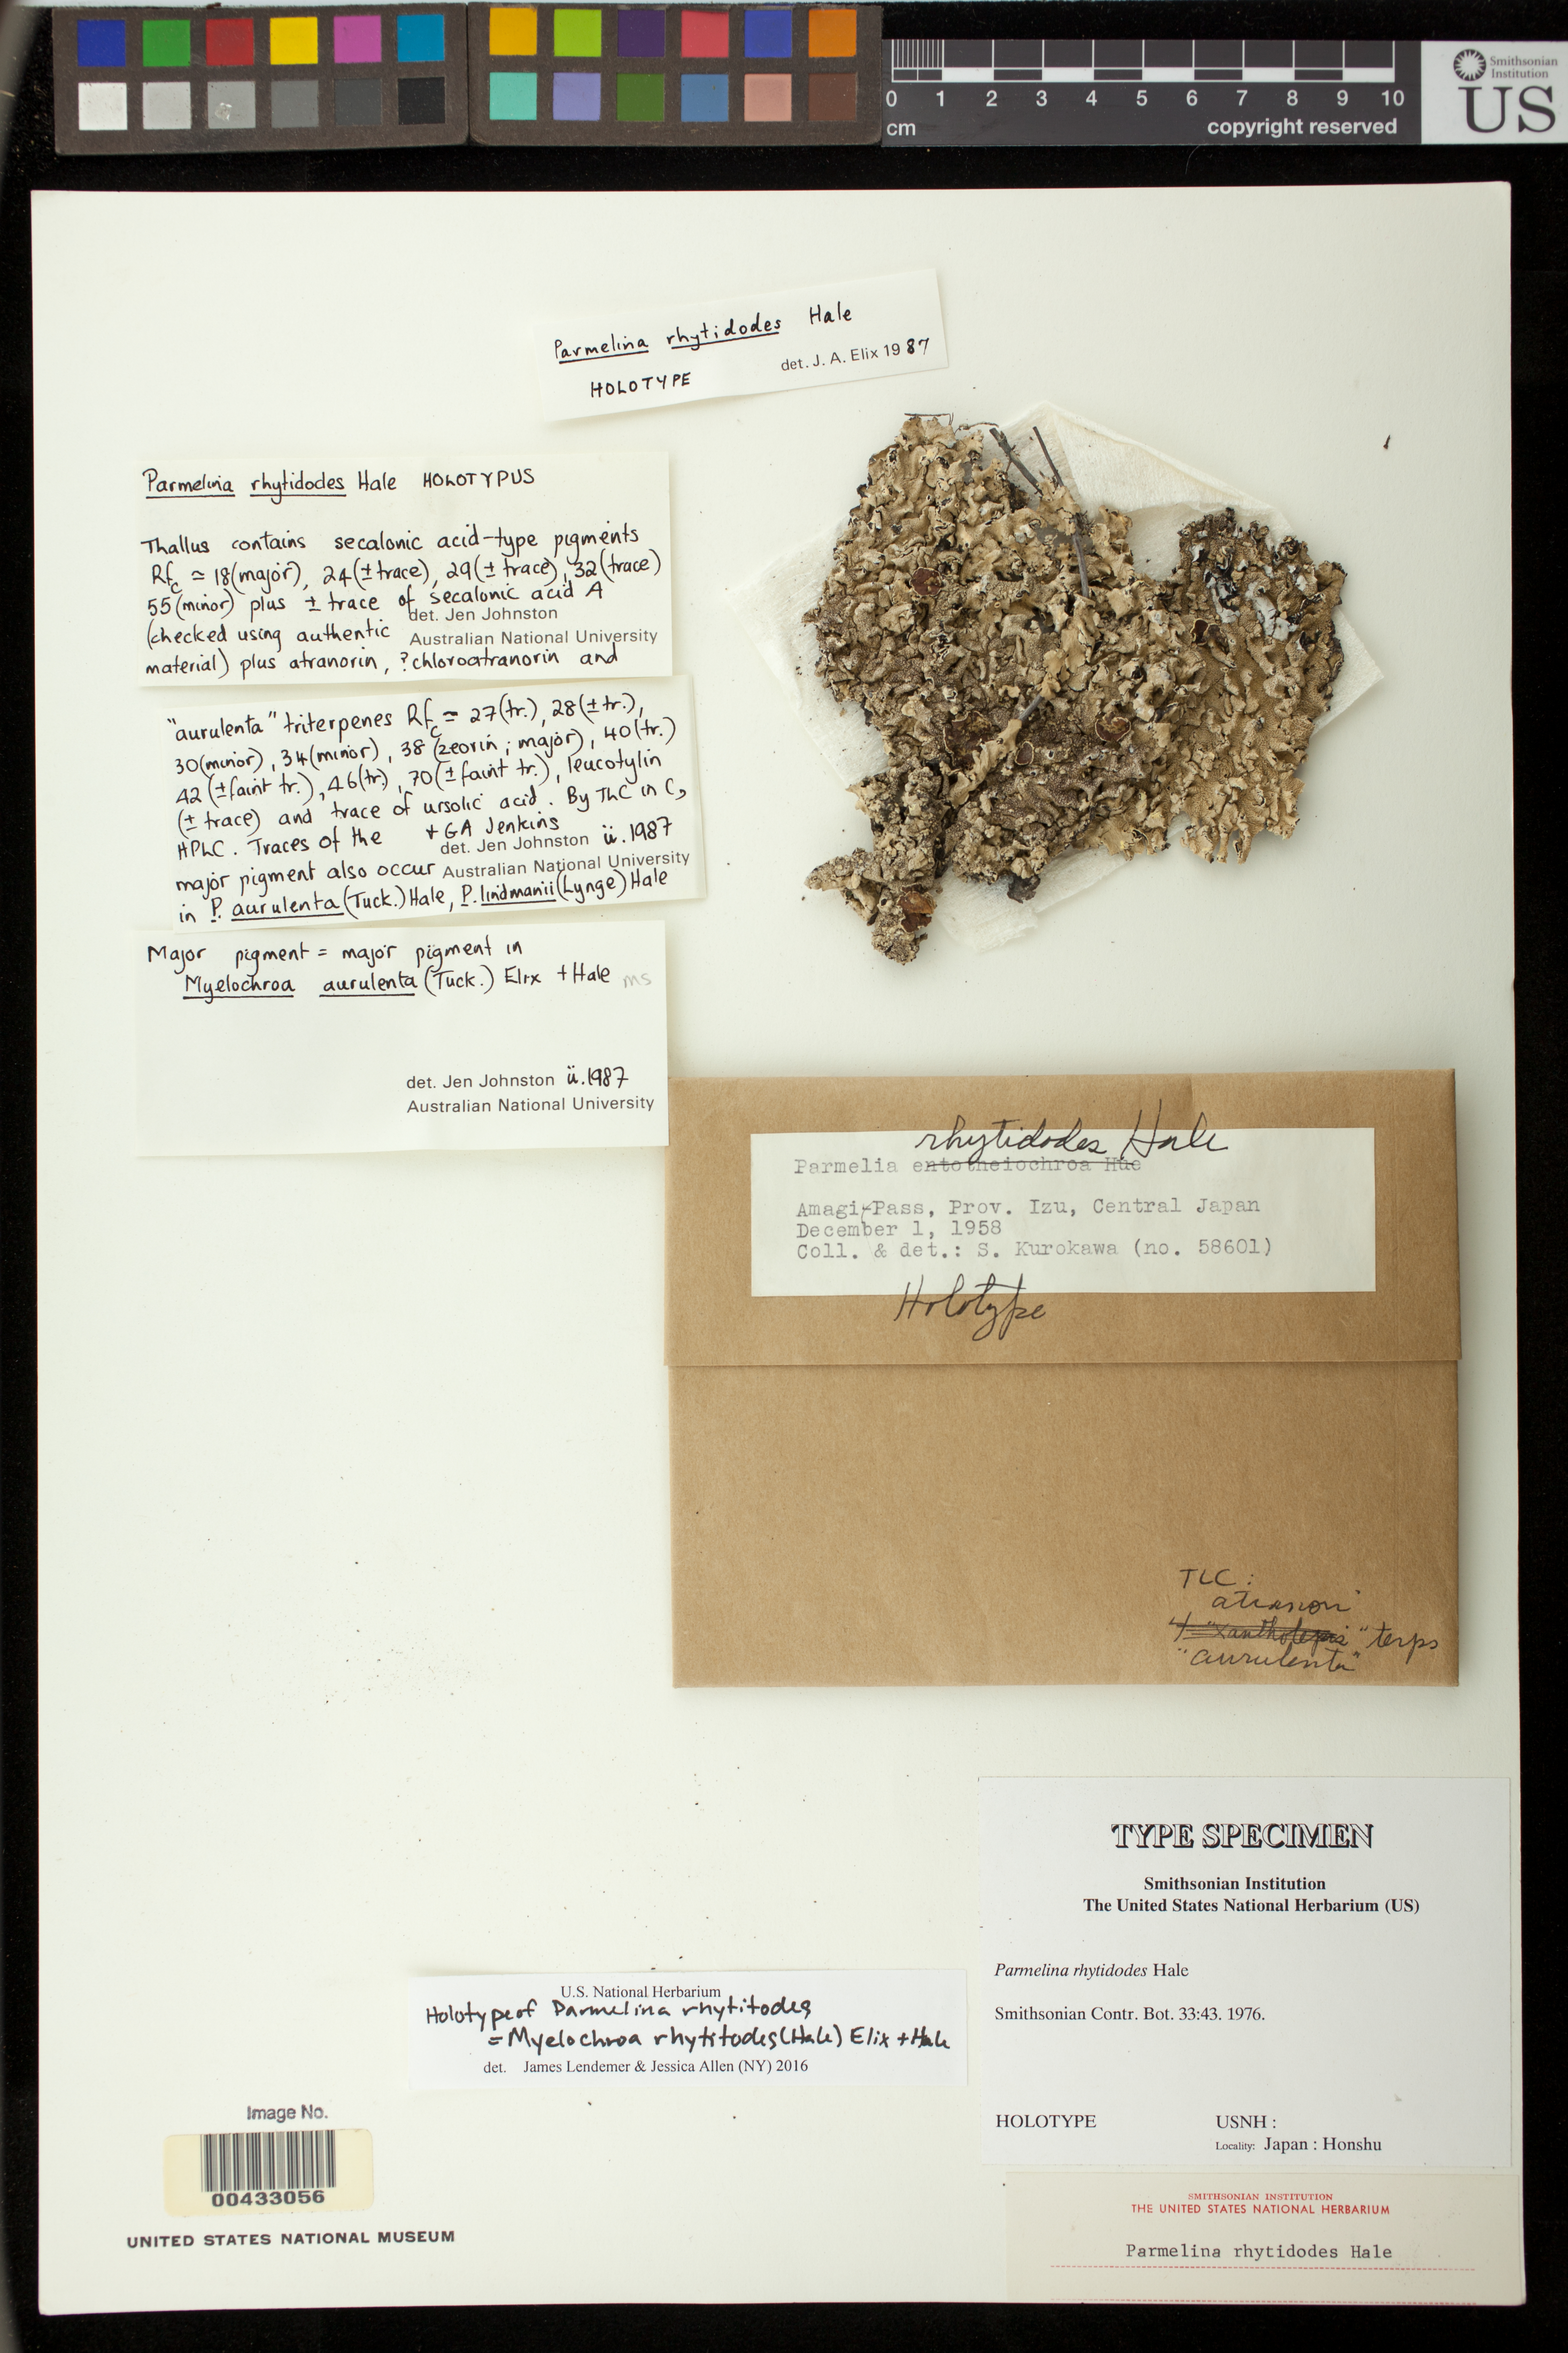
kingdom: Fungi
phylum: Ascomycota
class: Lecanoromycetes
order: Lecanorales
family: Parmeliaceae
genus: Parmelina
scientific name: Parmelina rhytidodes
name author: Hale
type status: Holotype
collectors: S. Kurokawa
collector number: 58601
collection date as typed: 01 Dec 1958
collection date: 1958-12-01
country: Japan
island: Honshu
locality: Amagi Pass, Izu.